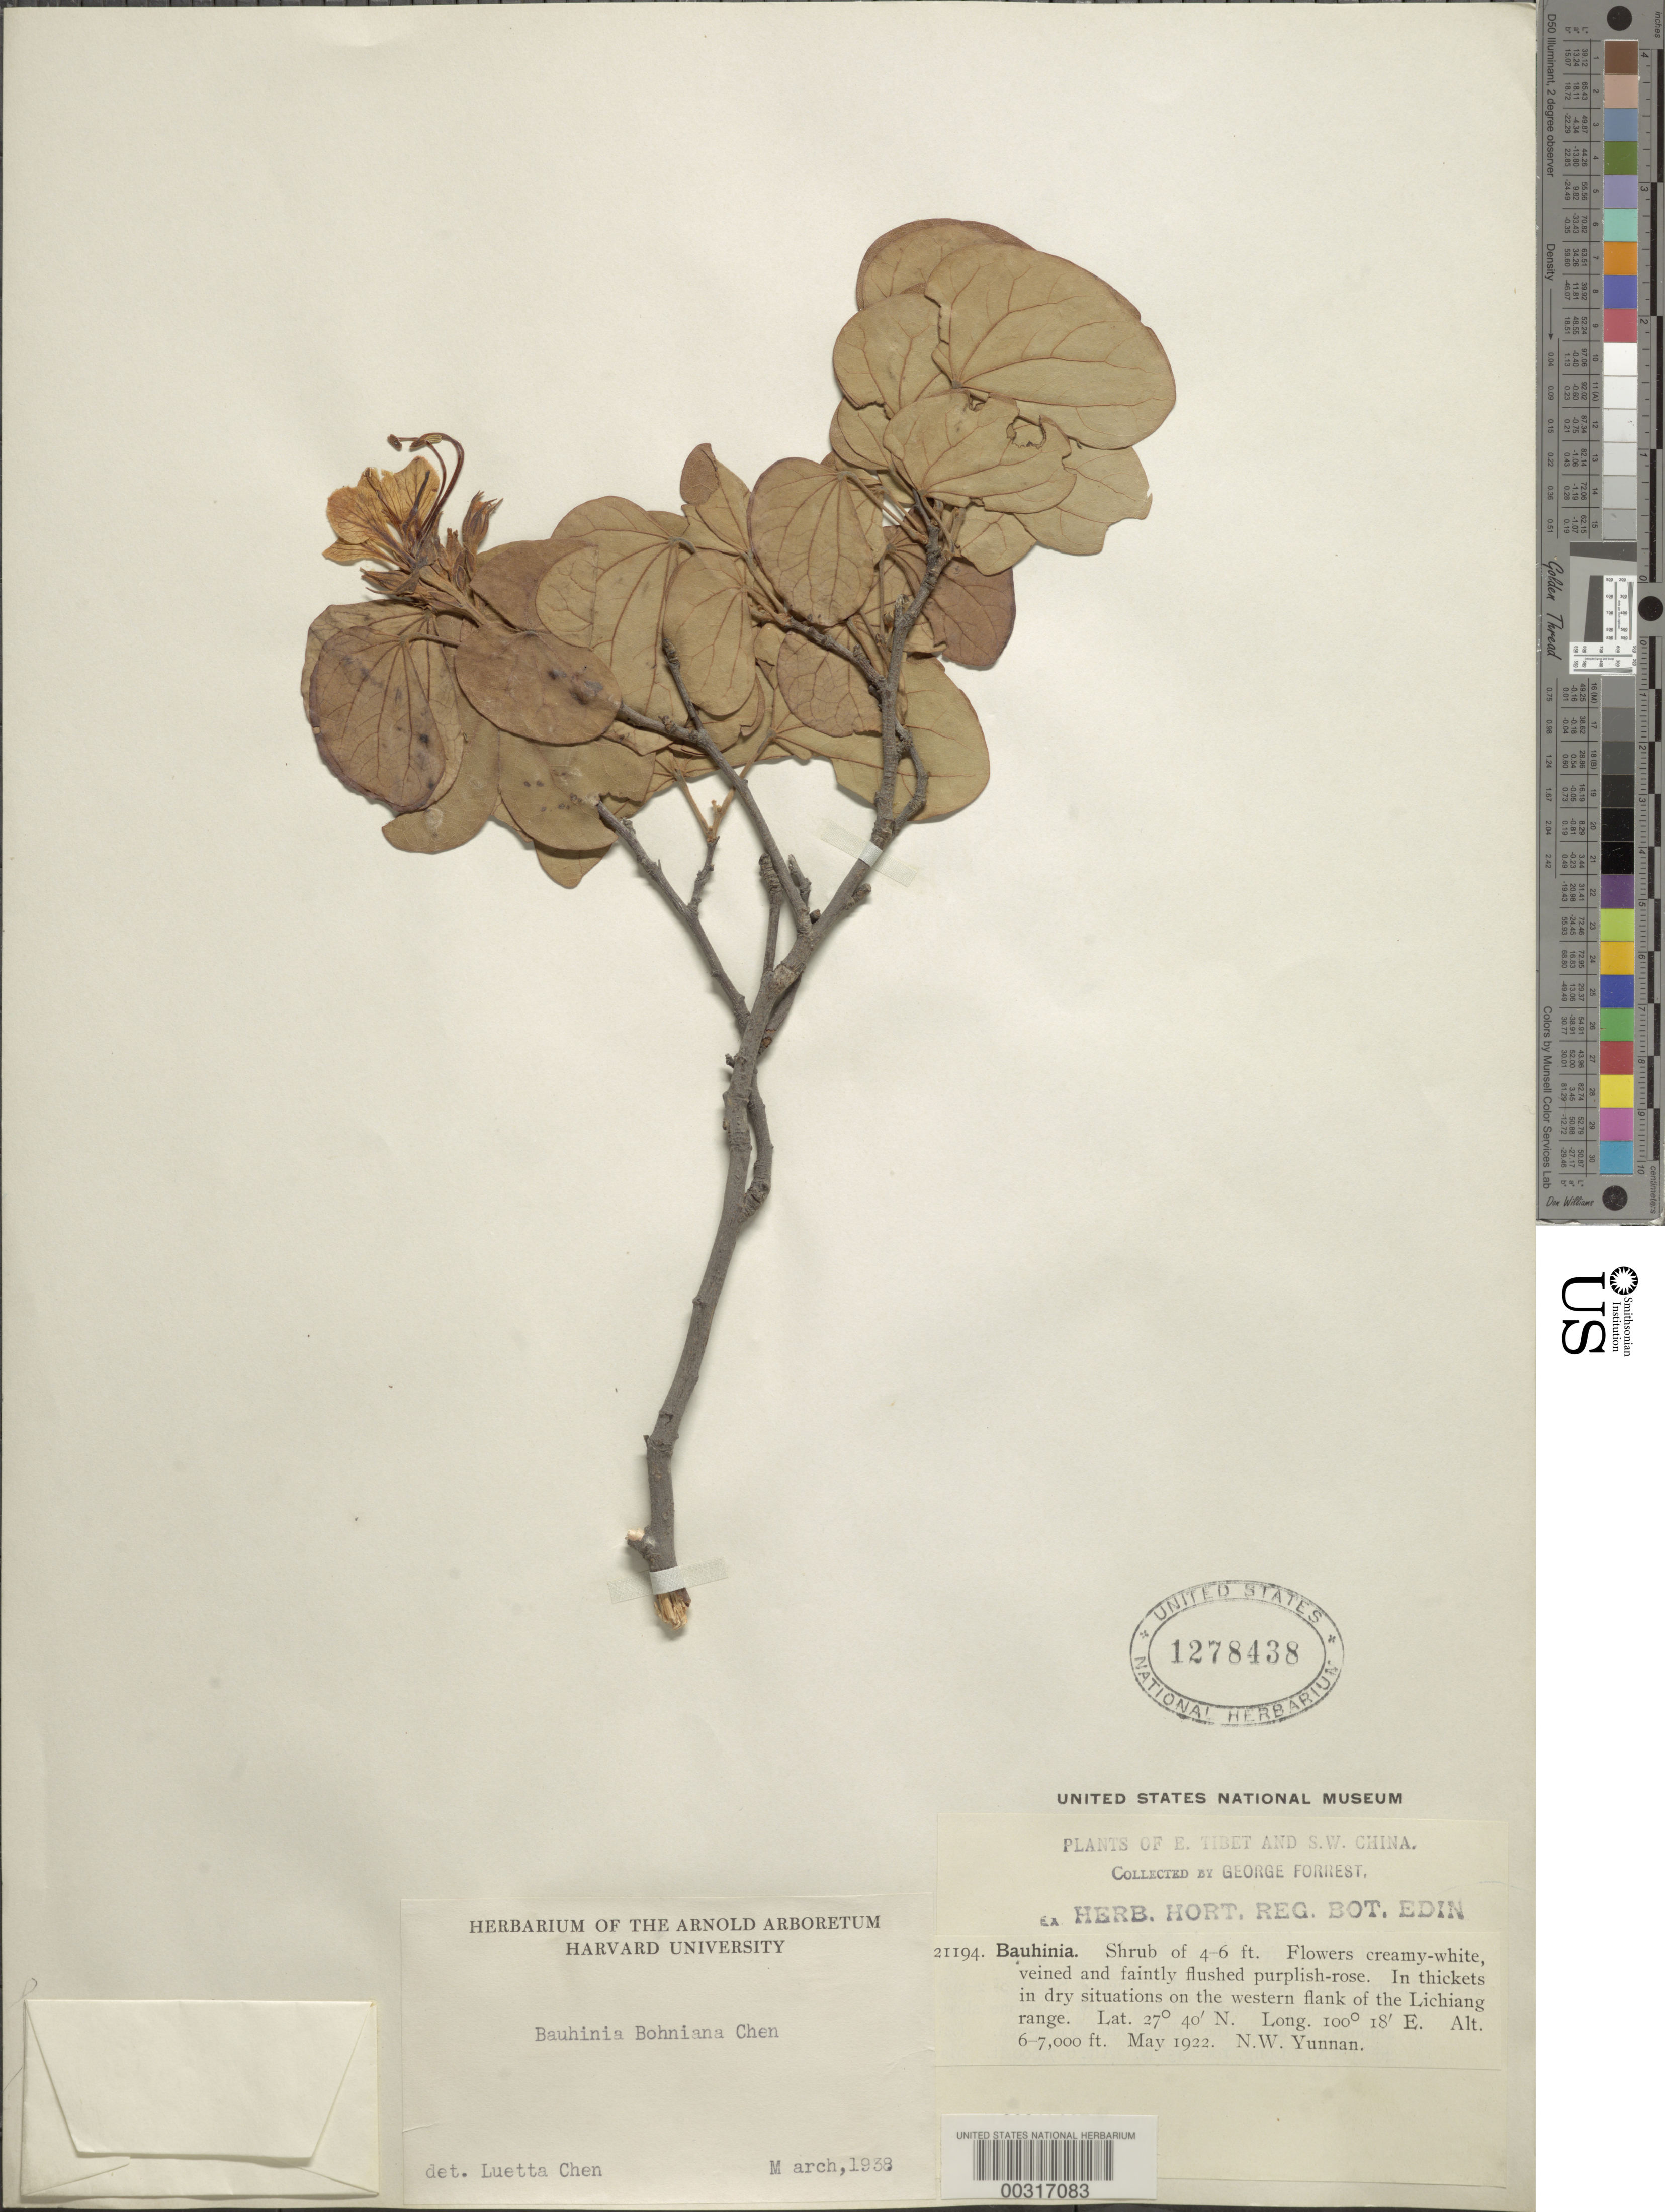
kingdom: Plantae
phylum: Tracheophyta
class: Magnoliopsida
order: Fabales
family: Fabaceae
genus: Bauhinia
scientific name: Bauhinia bohniana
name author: Luetta Chen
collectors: G. Forrest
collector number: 21194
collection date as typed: May 1922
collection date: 1922-05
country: China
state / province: Yunnan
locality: Western flank of Lichiang range; NW Yunnan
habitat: Thickets in dry situations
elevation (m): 1829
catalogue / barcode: US 1278438